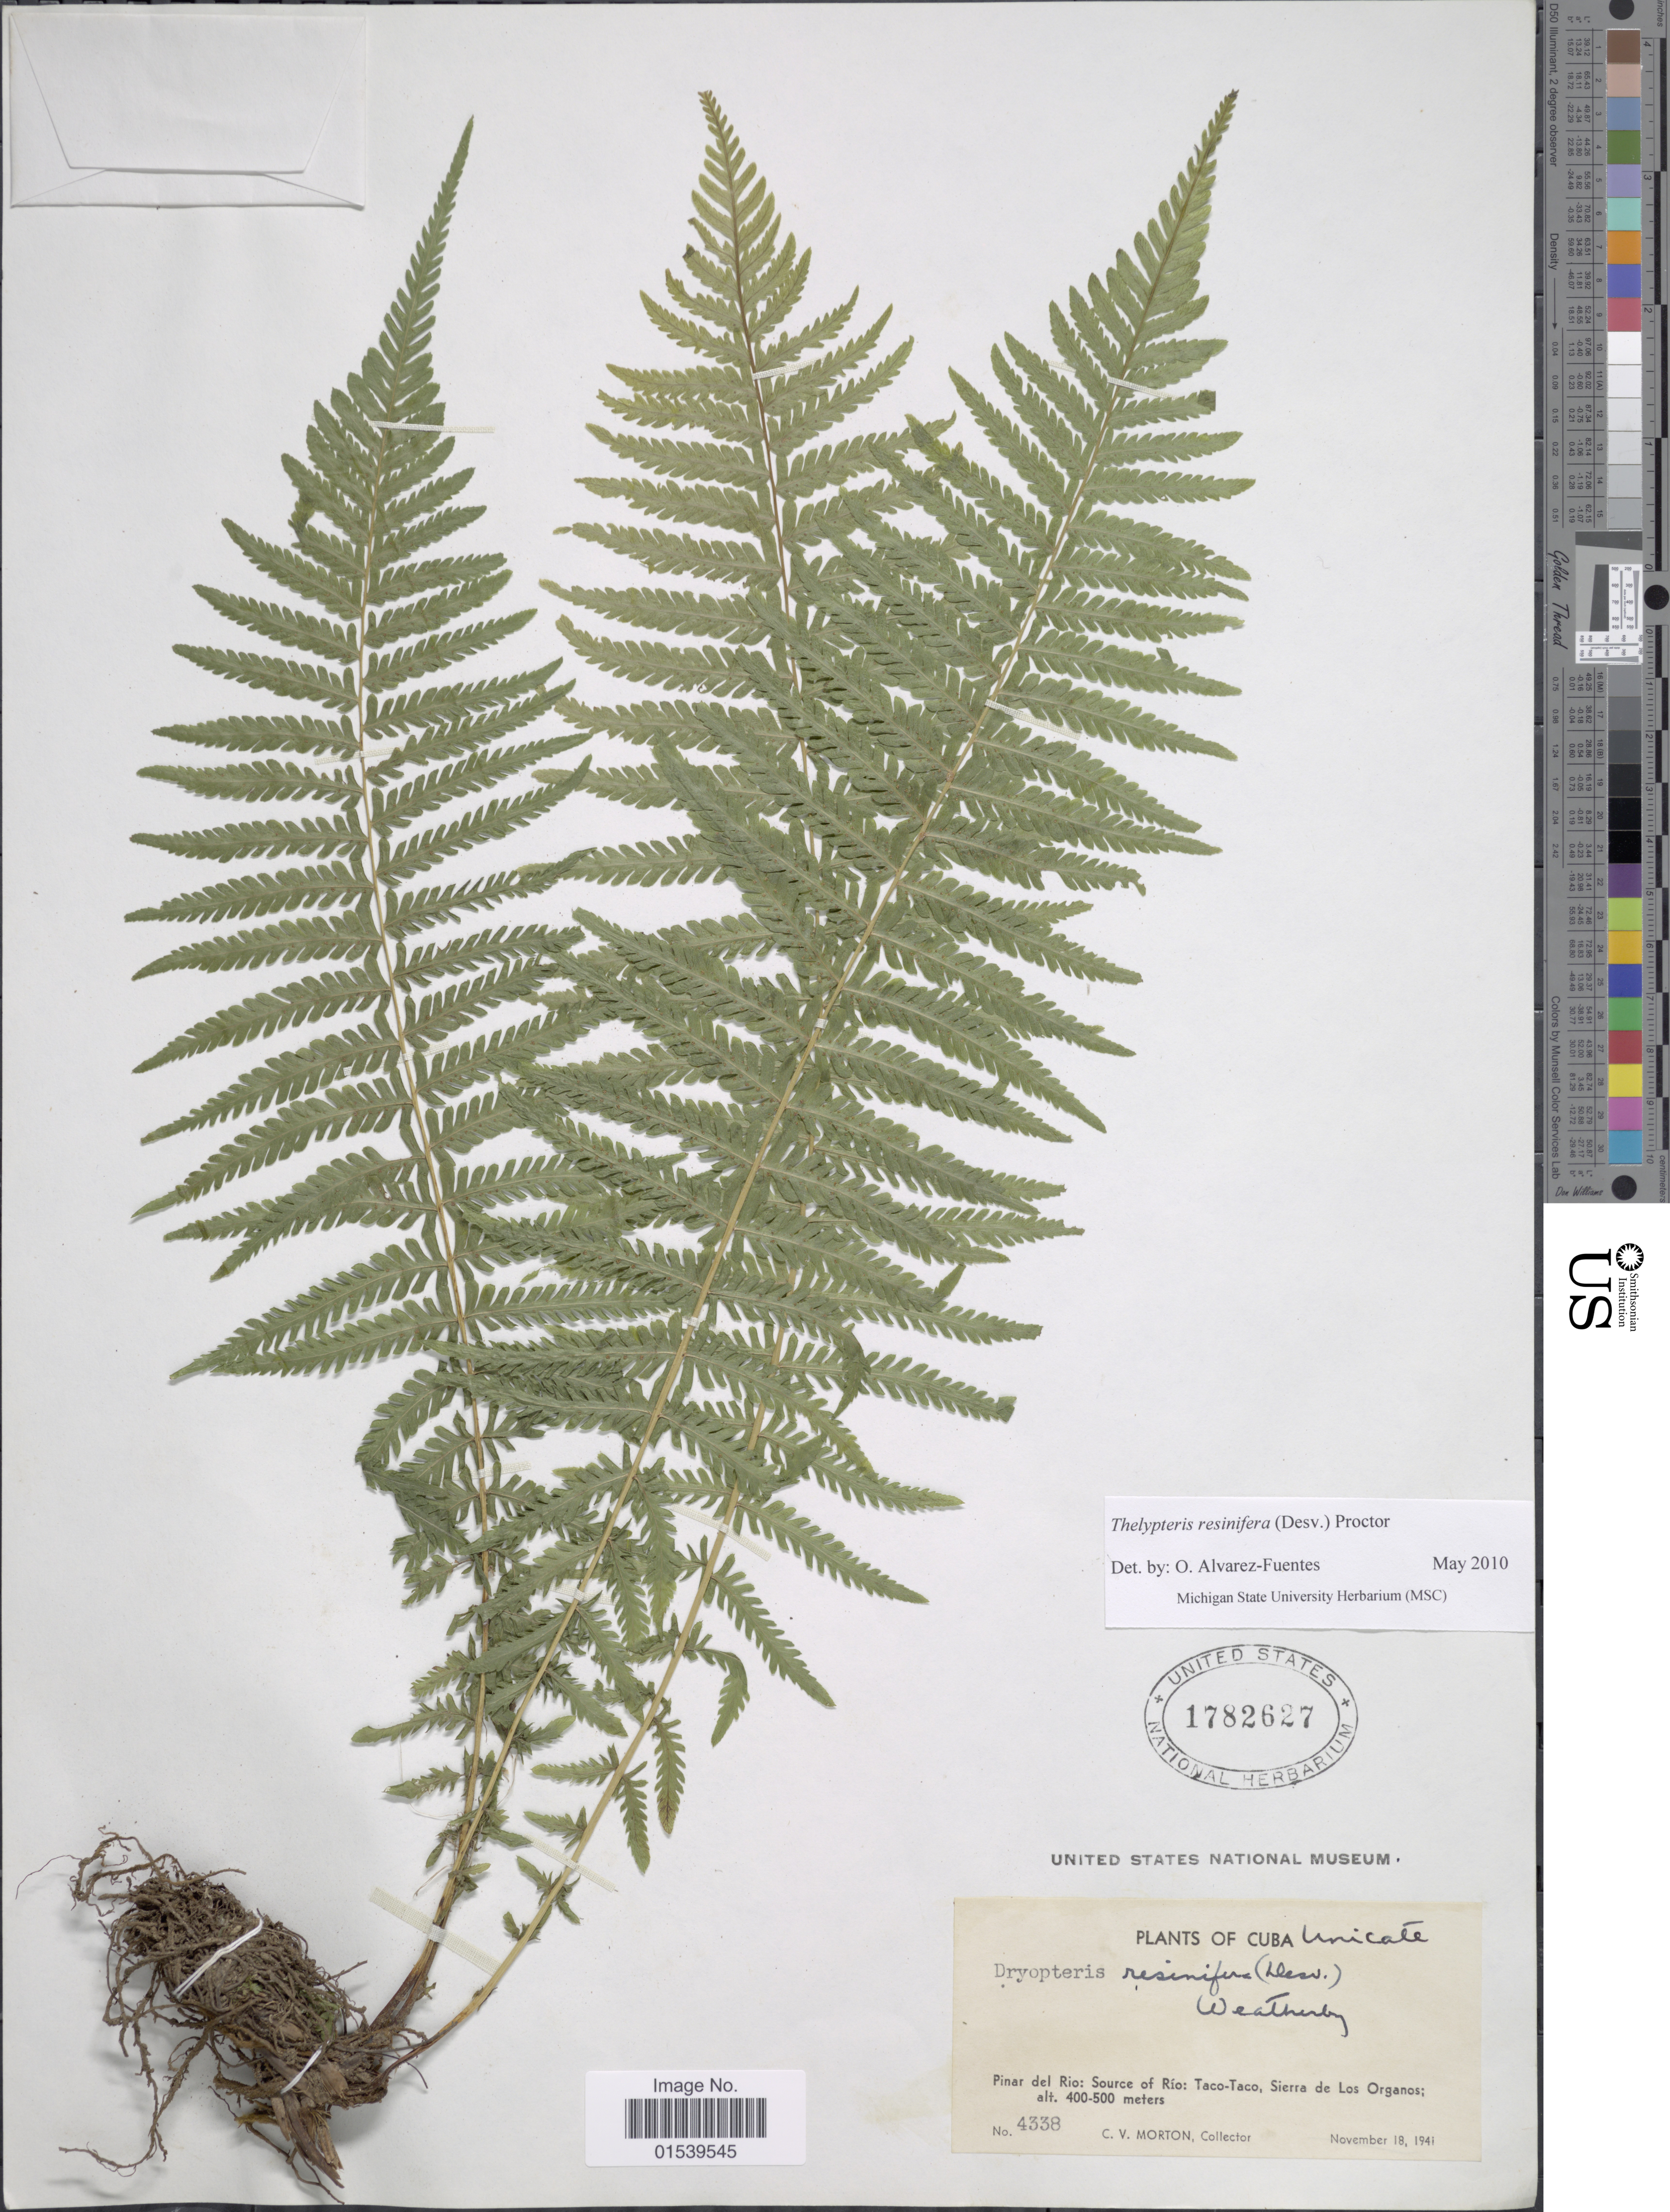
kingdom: Plantae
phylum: Tracheophyta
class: Polypodiopsida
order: Polypodiales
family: Thelypteridaceae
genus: Amauropelta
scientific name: Amauropelta resinifera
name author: (Desv.) Pic. Serm.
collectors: C. V. Morton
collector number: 4338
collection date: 1941-11-18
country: Cuba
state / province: Pinar del Río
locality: Pinar del Rio: Source of Rio: Taco-Taco, Sierra de Los Organos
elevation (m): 400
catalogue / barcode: US 1782627